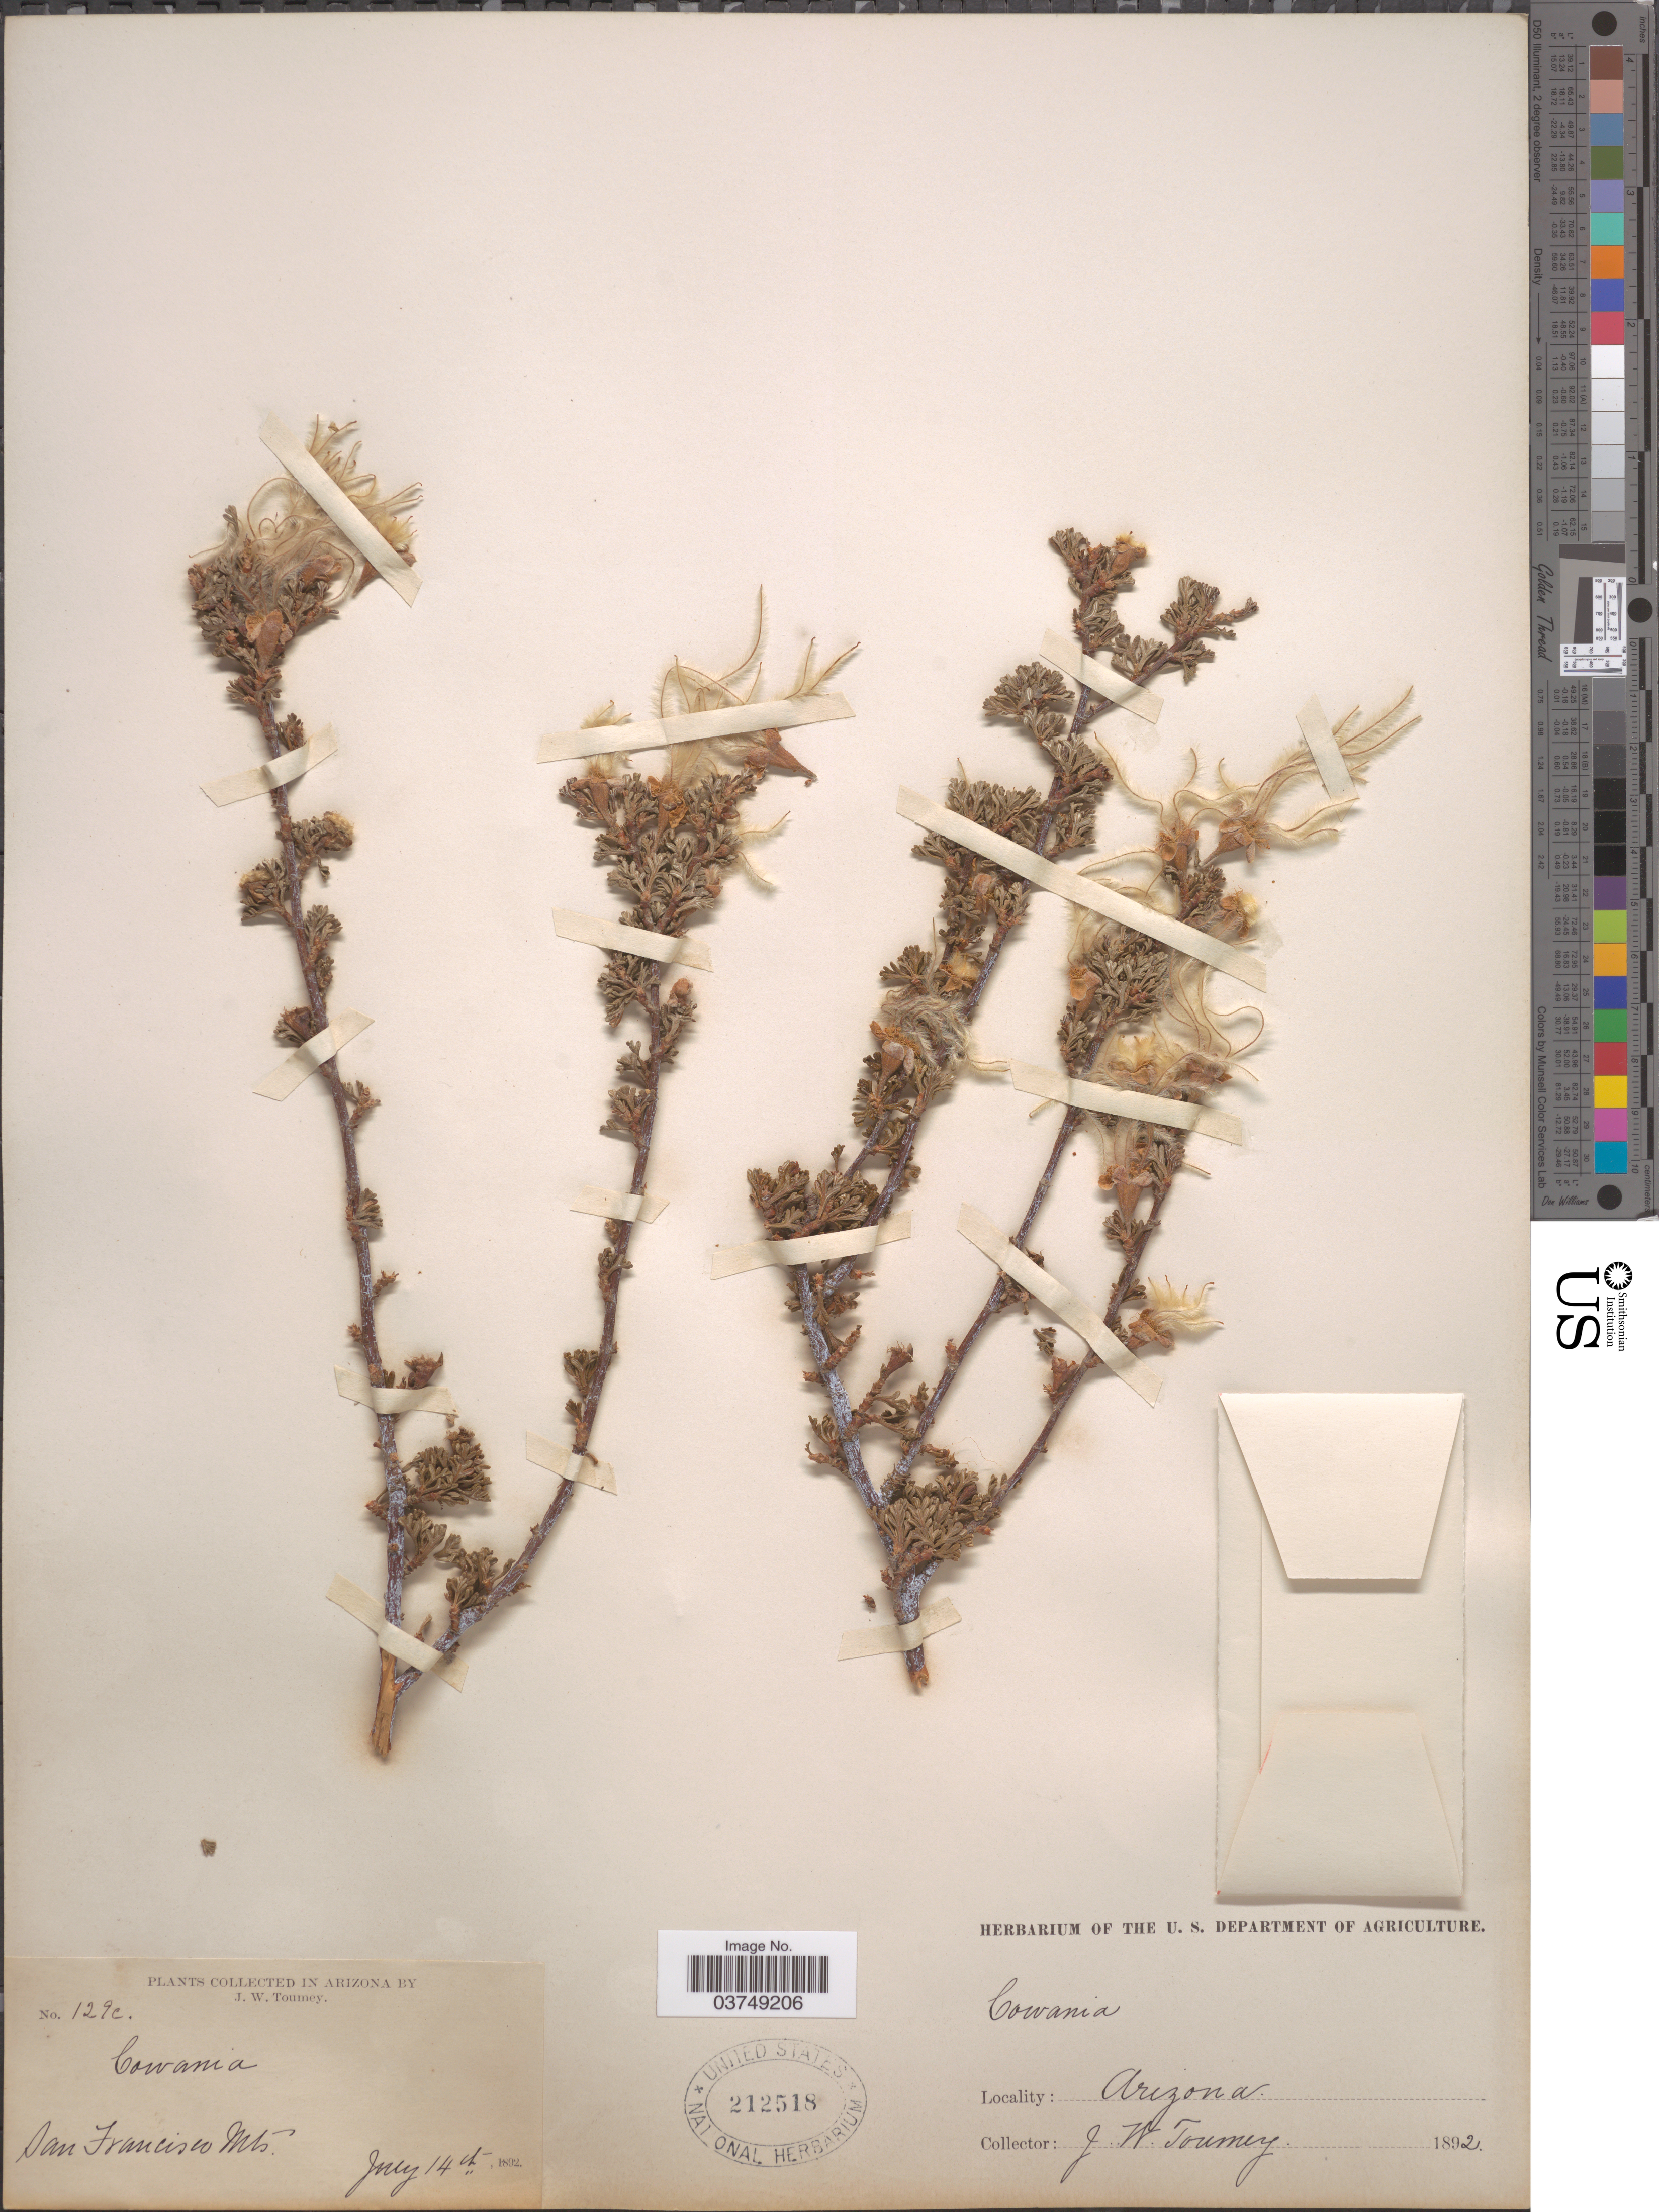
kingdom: Plantae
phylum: Tracheophyta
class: Magnoliopsida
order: Rosales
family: Rosaceae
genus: Purshia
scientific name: Purshia stansburyana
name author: (Torr.) Henrickson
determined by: Strong, Mark T., (BOT), Smithsonian Institution - National Museum of Natural History (UNITED STATES)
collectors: J. W. Toumey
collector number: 129c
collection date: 1892-07-14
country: United States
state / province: Arizona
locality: San Francisco Mts.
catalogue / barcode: US 212518